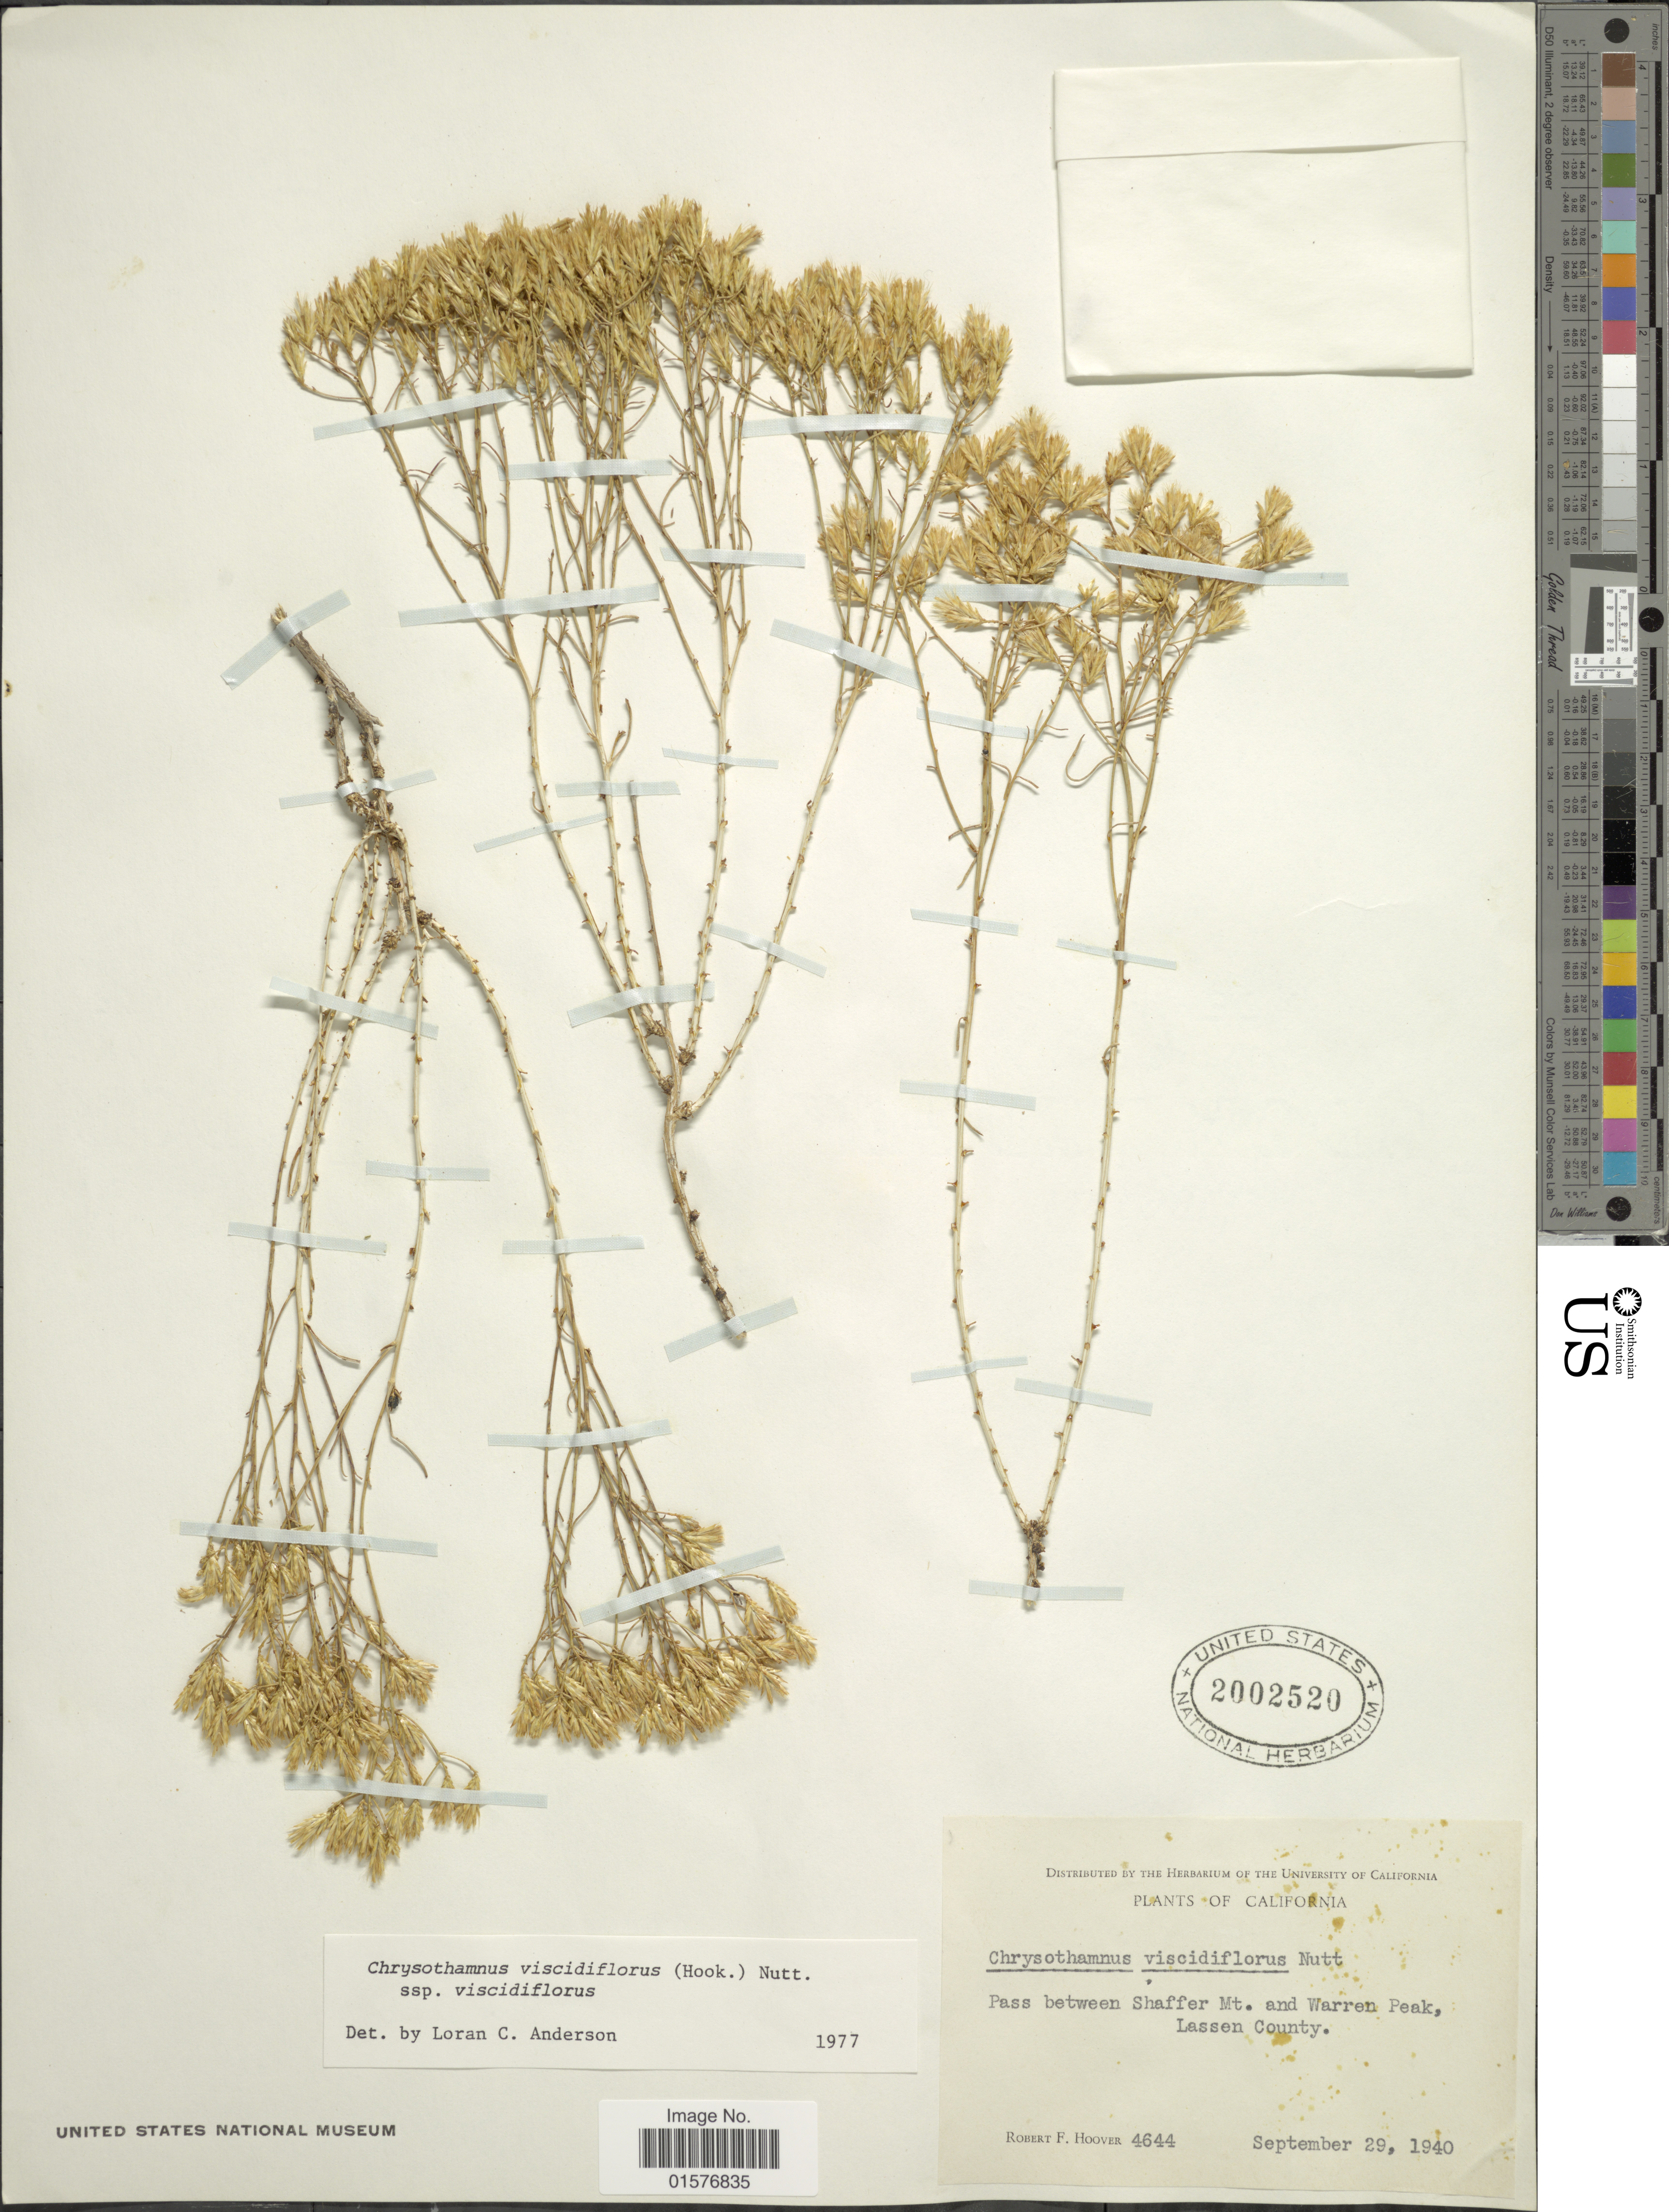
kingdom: Plantae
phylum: Tracheophyta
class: Magnoliopsida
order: Asterales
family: Asteraceae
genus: Chrysothamnus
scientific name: Chrysothamnus viscidiflorus subsp. viscidiflorus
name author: (Hook.) Nutt.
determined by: Urbatsch, Lowell E., Curator (LSU), Louisiana State University (UNITED STATES)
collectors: R. F. Hoover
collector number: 4644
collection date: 1940-09-29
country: United States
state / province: California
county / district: Lassen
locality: Pass between Shaffer Mt. and Warren Peak, Lassen County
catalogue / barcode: US 2002520